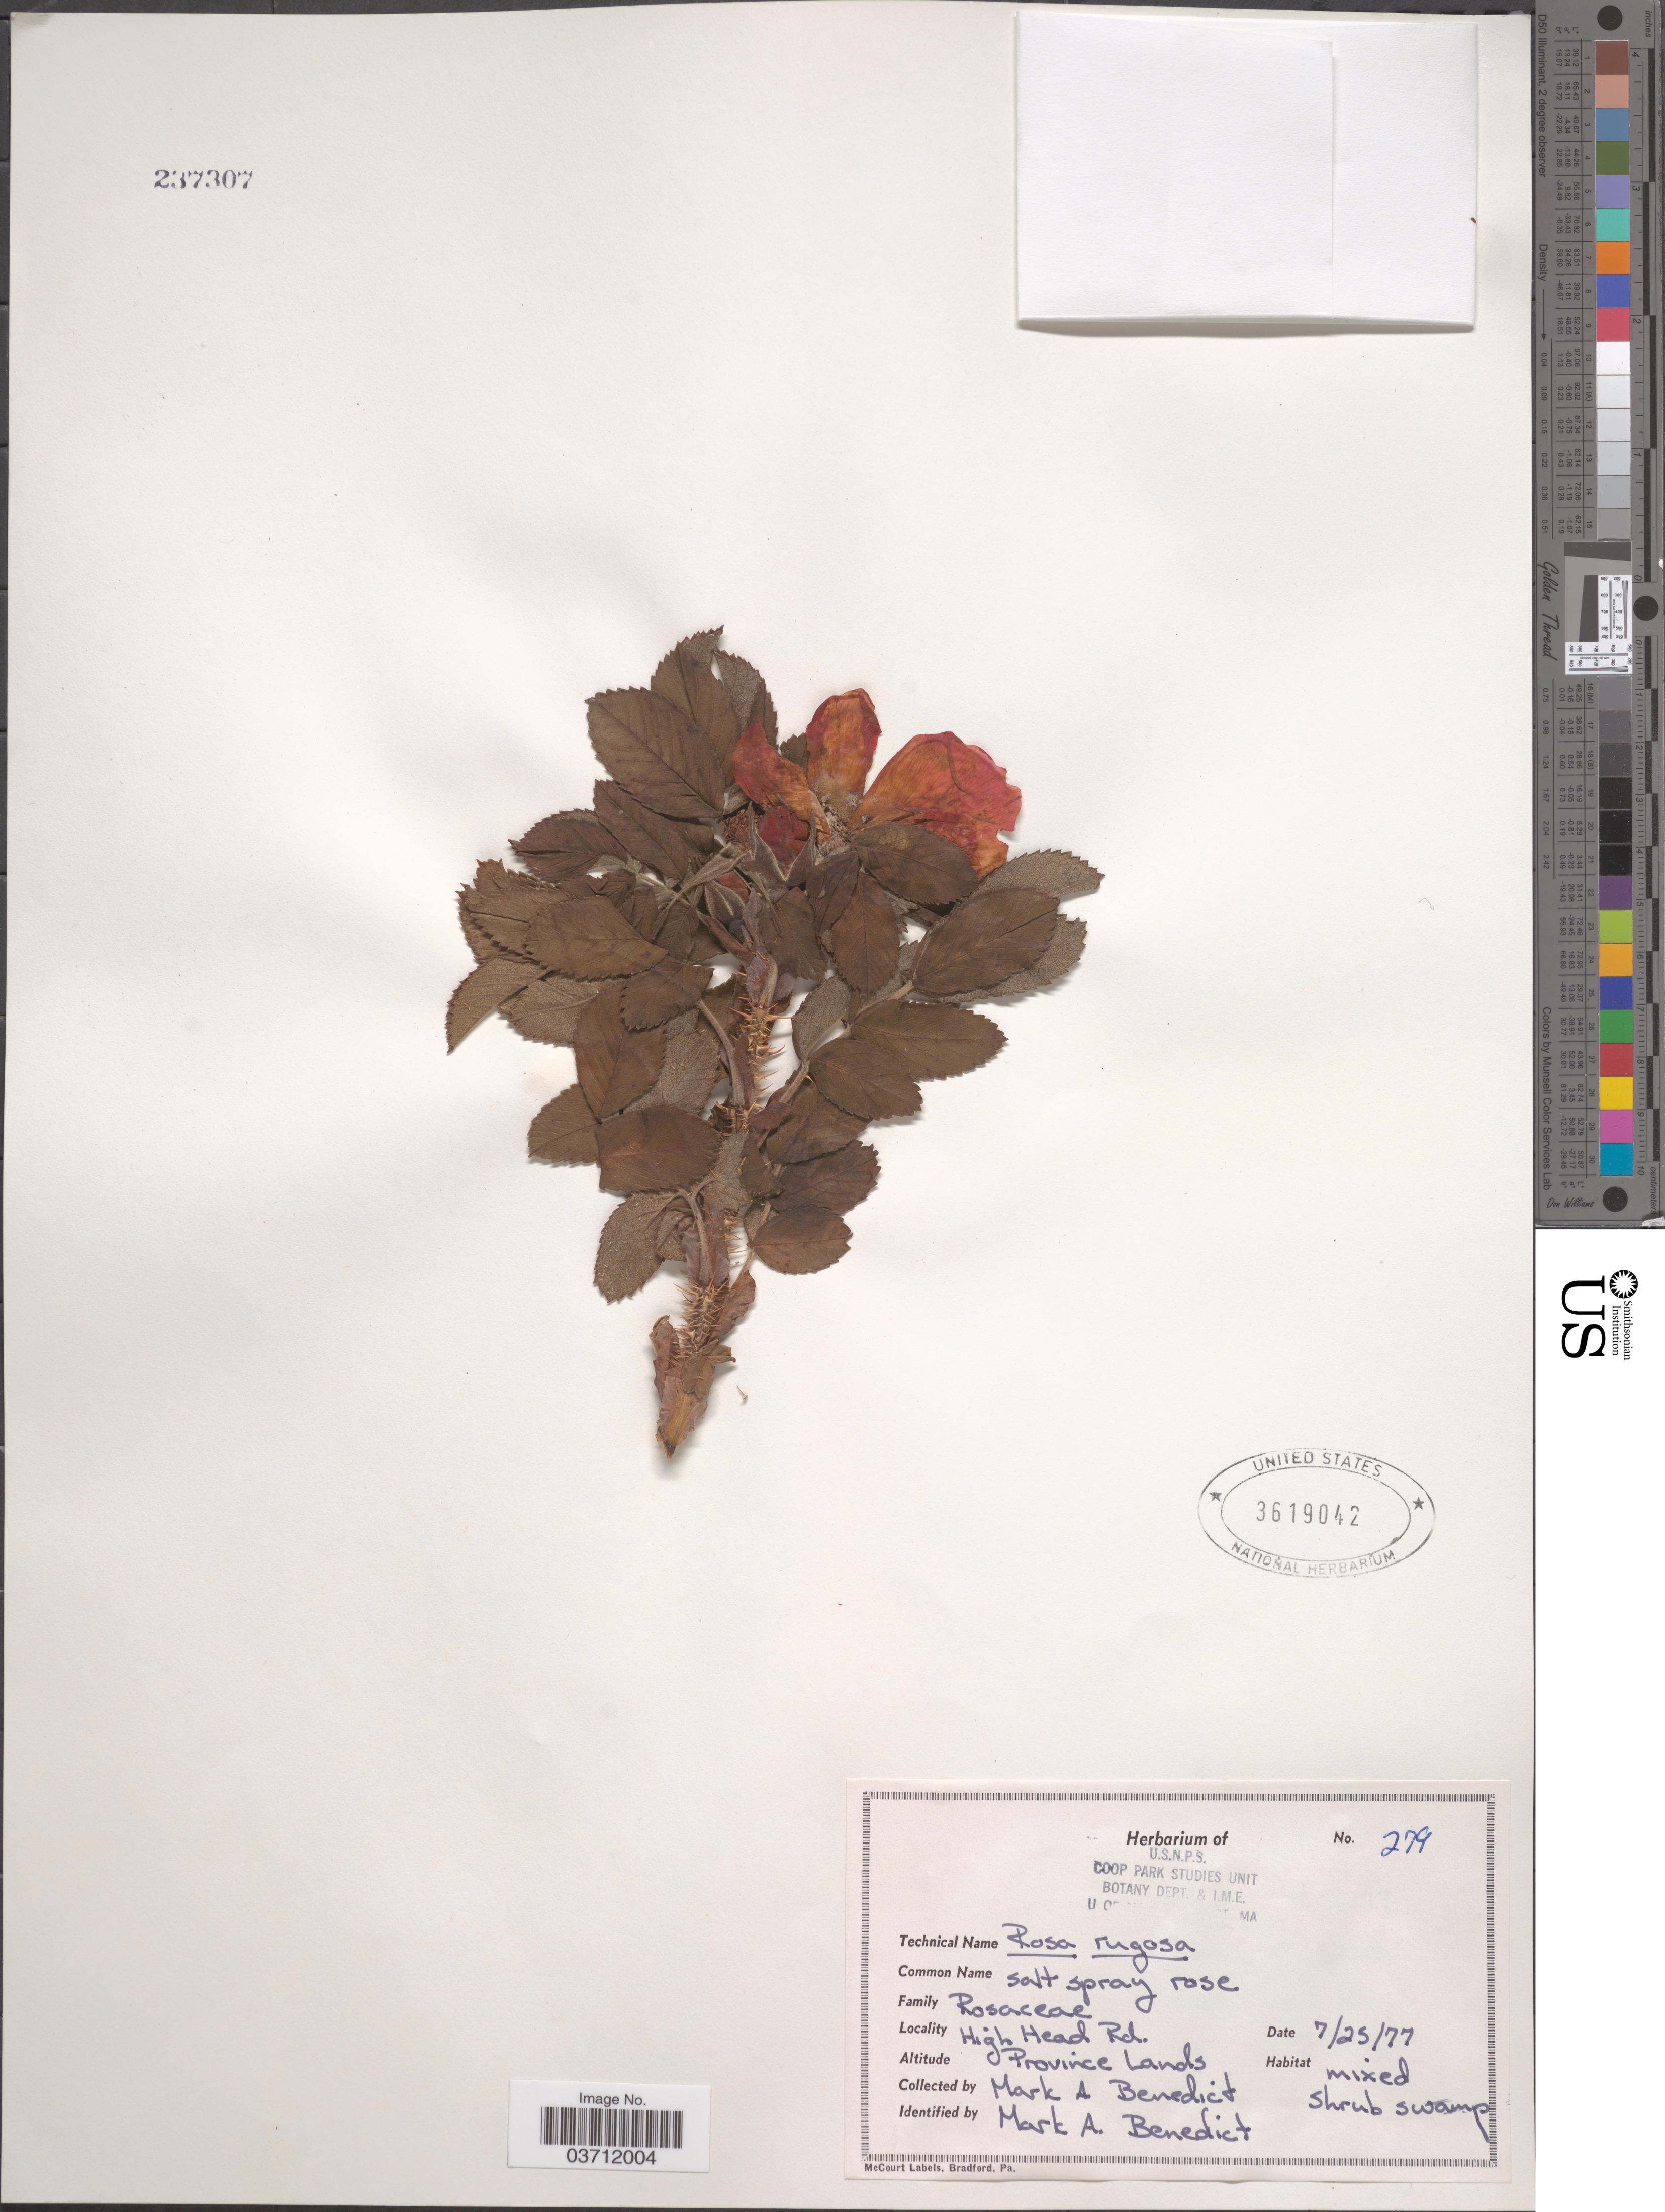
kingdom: Plantae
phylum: Tracheophyta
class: Magnoliopsida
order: Rosales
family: Rosaceae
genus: Rosa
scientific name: Rosa rugosa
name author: Thunb.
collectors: M. Benedict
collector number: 279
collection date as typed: Transcribed d/m/y: 25/7/77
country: United States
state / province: Massachusetts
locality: High Head Rd. Province Lands.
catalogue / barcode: US 3619042